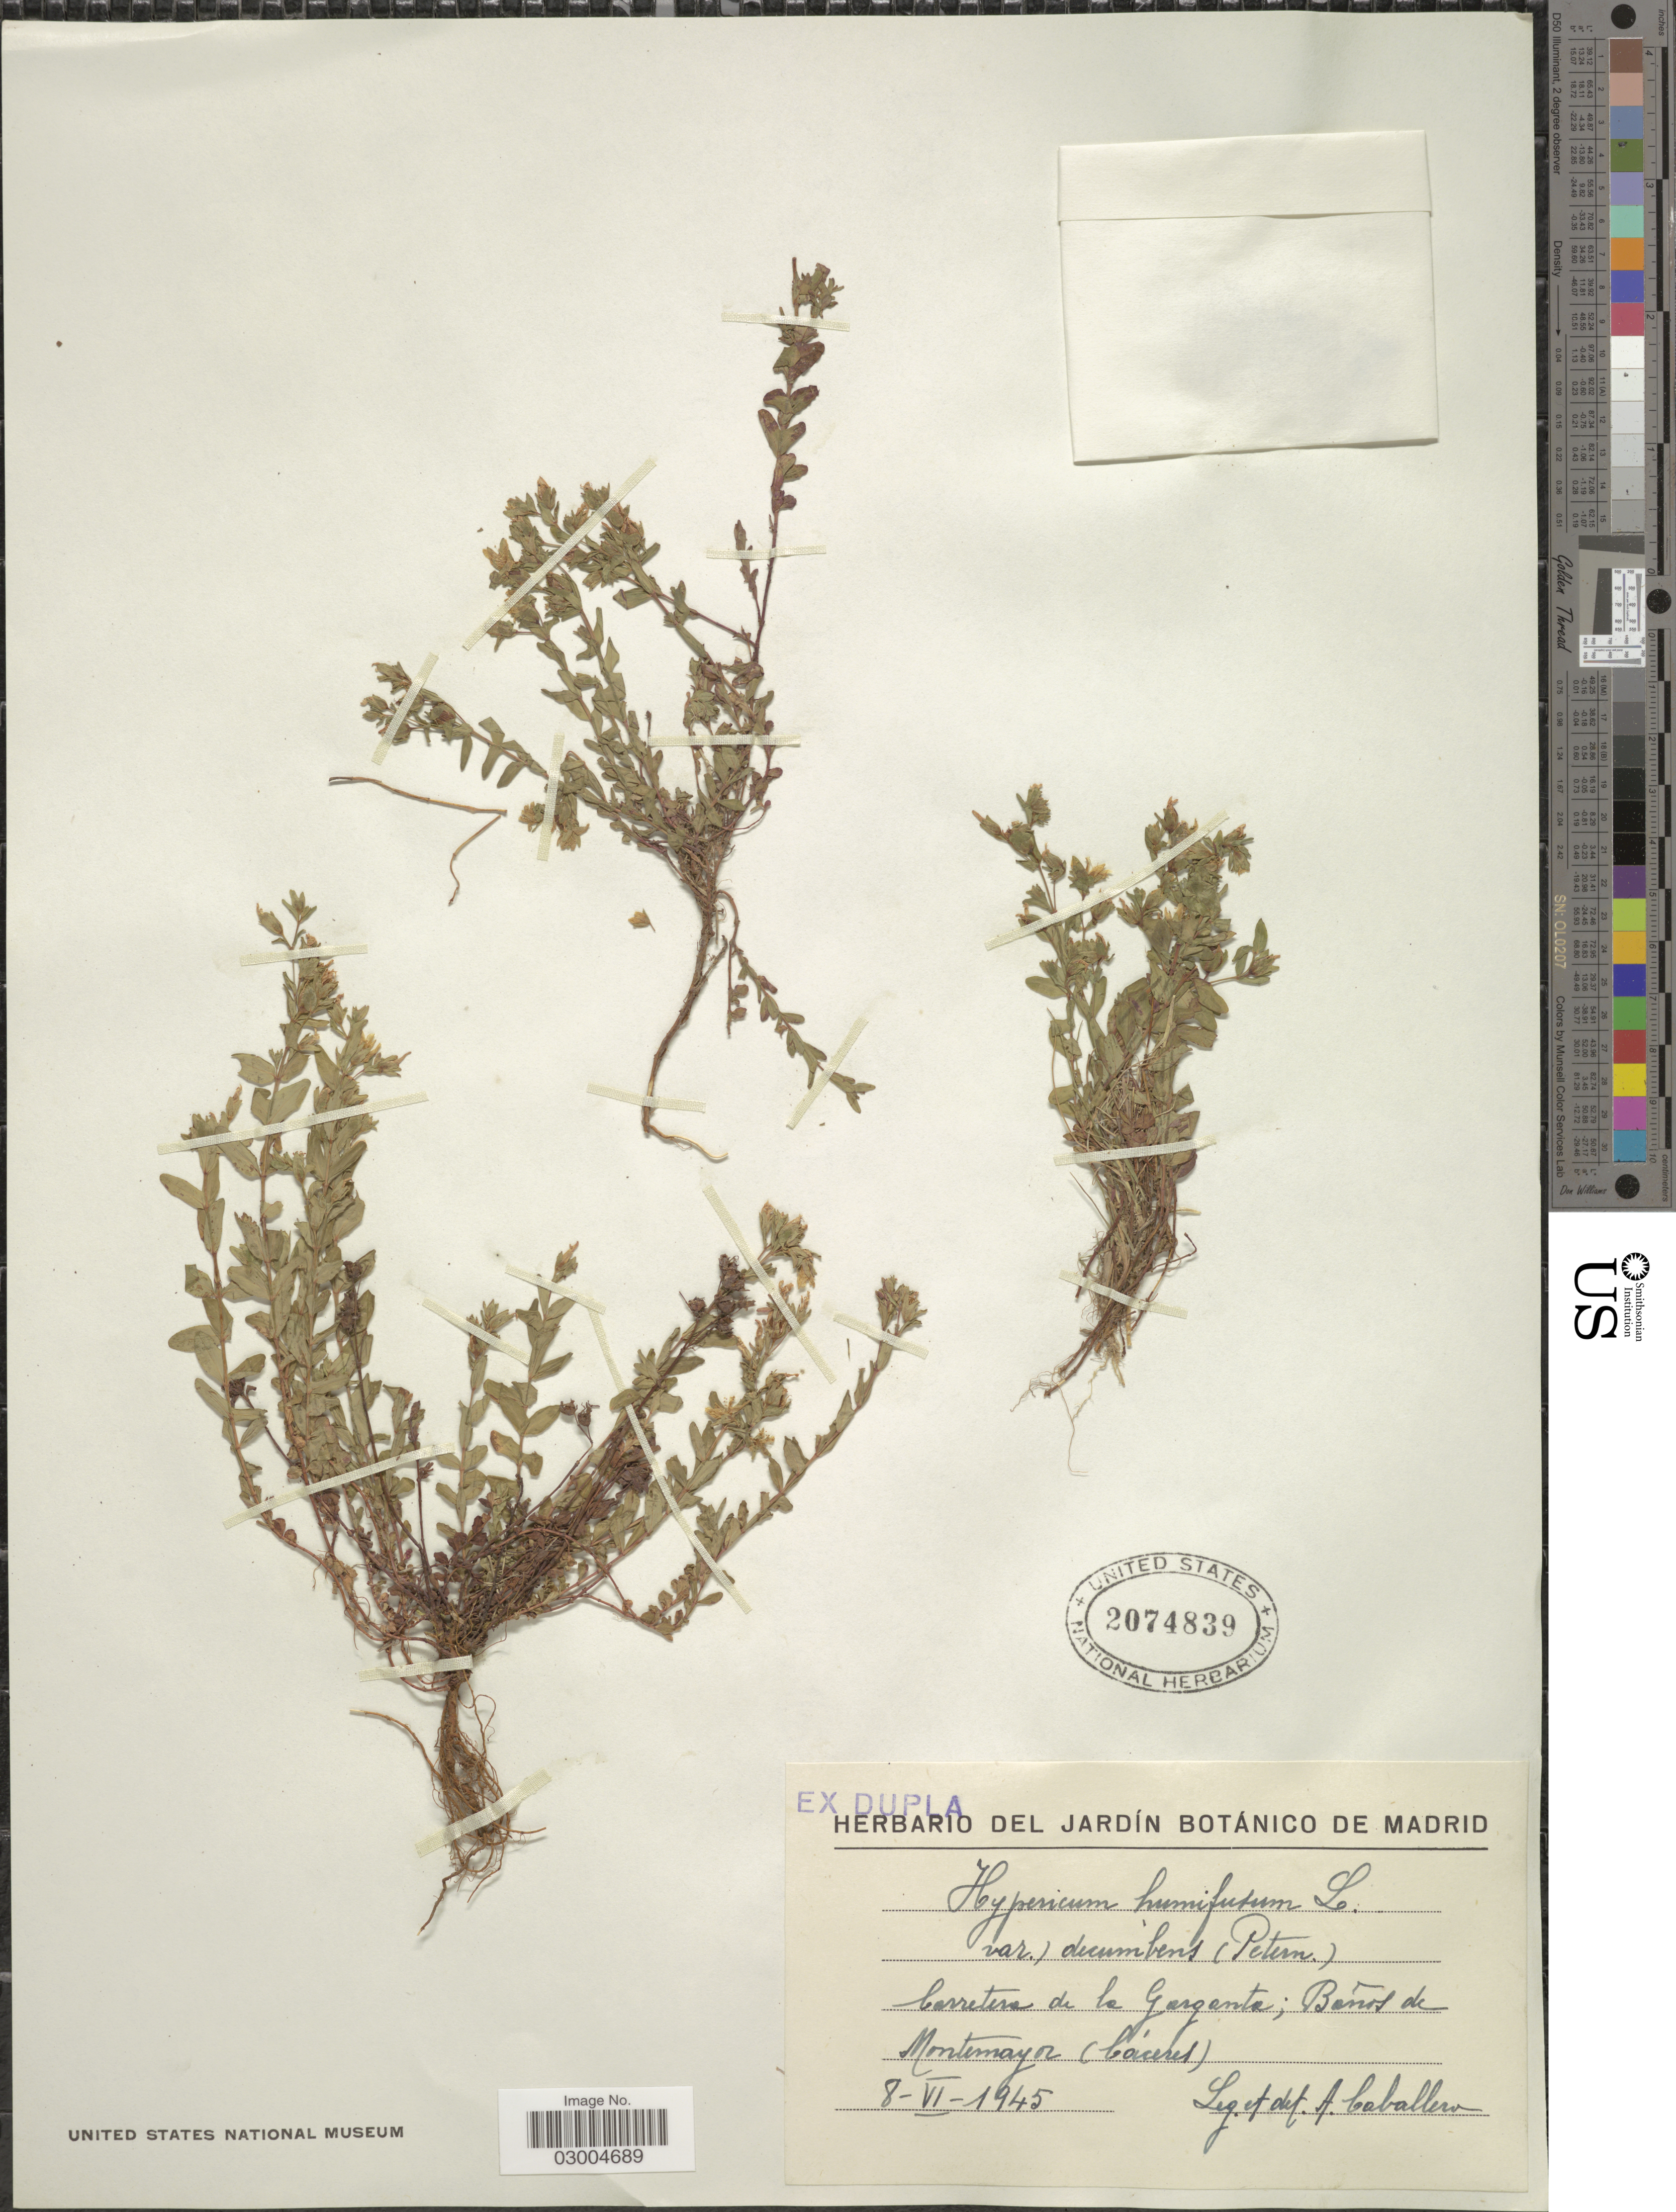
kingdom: Plantae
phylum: Tracheophyta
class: Magnoliopsida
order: Malpighiales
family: Hypericaceae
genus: Hypericum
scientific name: Hypericum humifusum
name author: L.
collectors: A. Caballero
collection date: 1945-06-08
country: Spain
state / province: Madrid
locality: Carretera de la Garganta; Baños de Montemayor (Cáceres).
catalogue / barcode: US 2074839